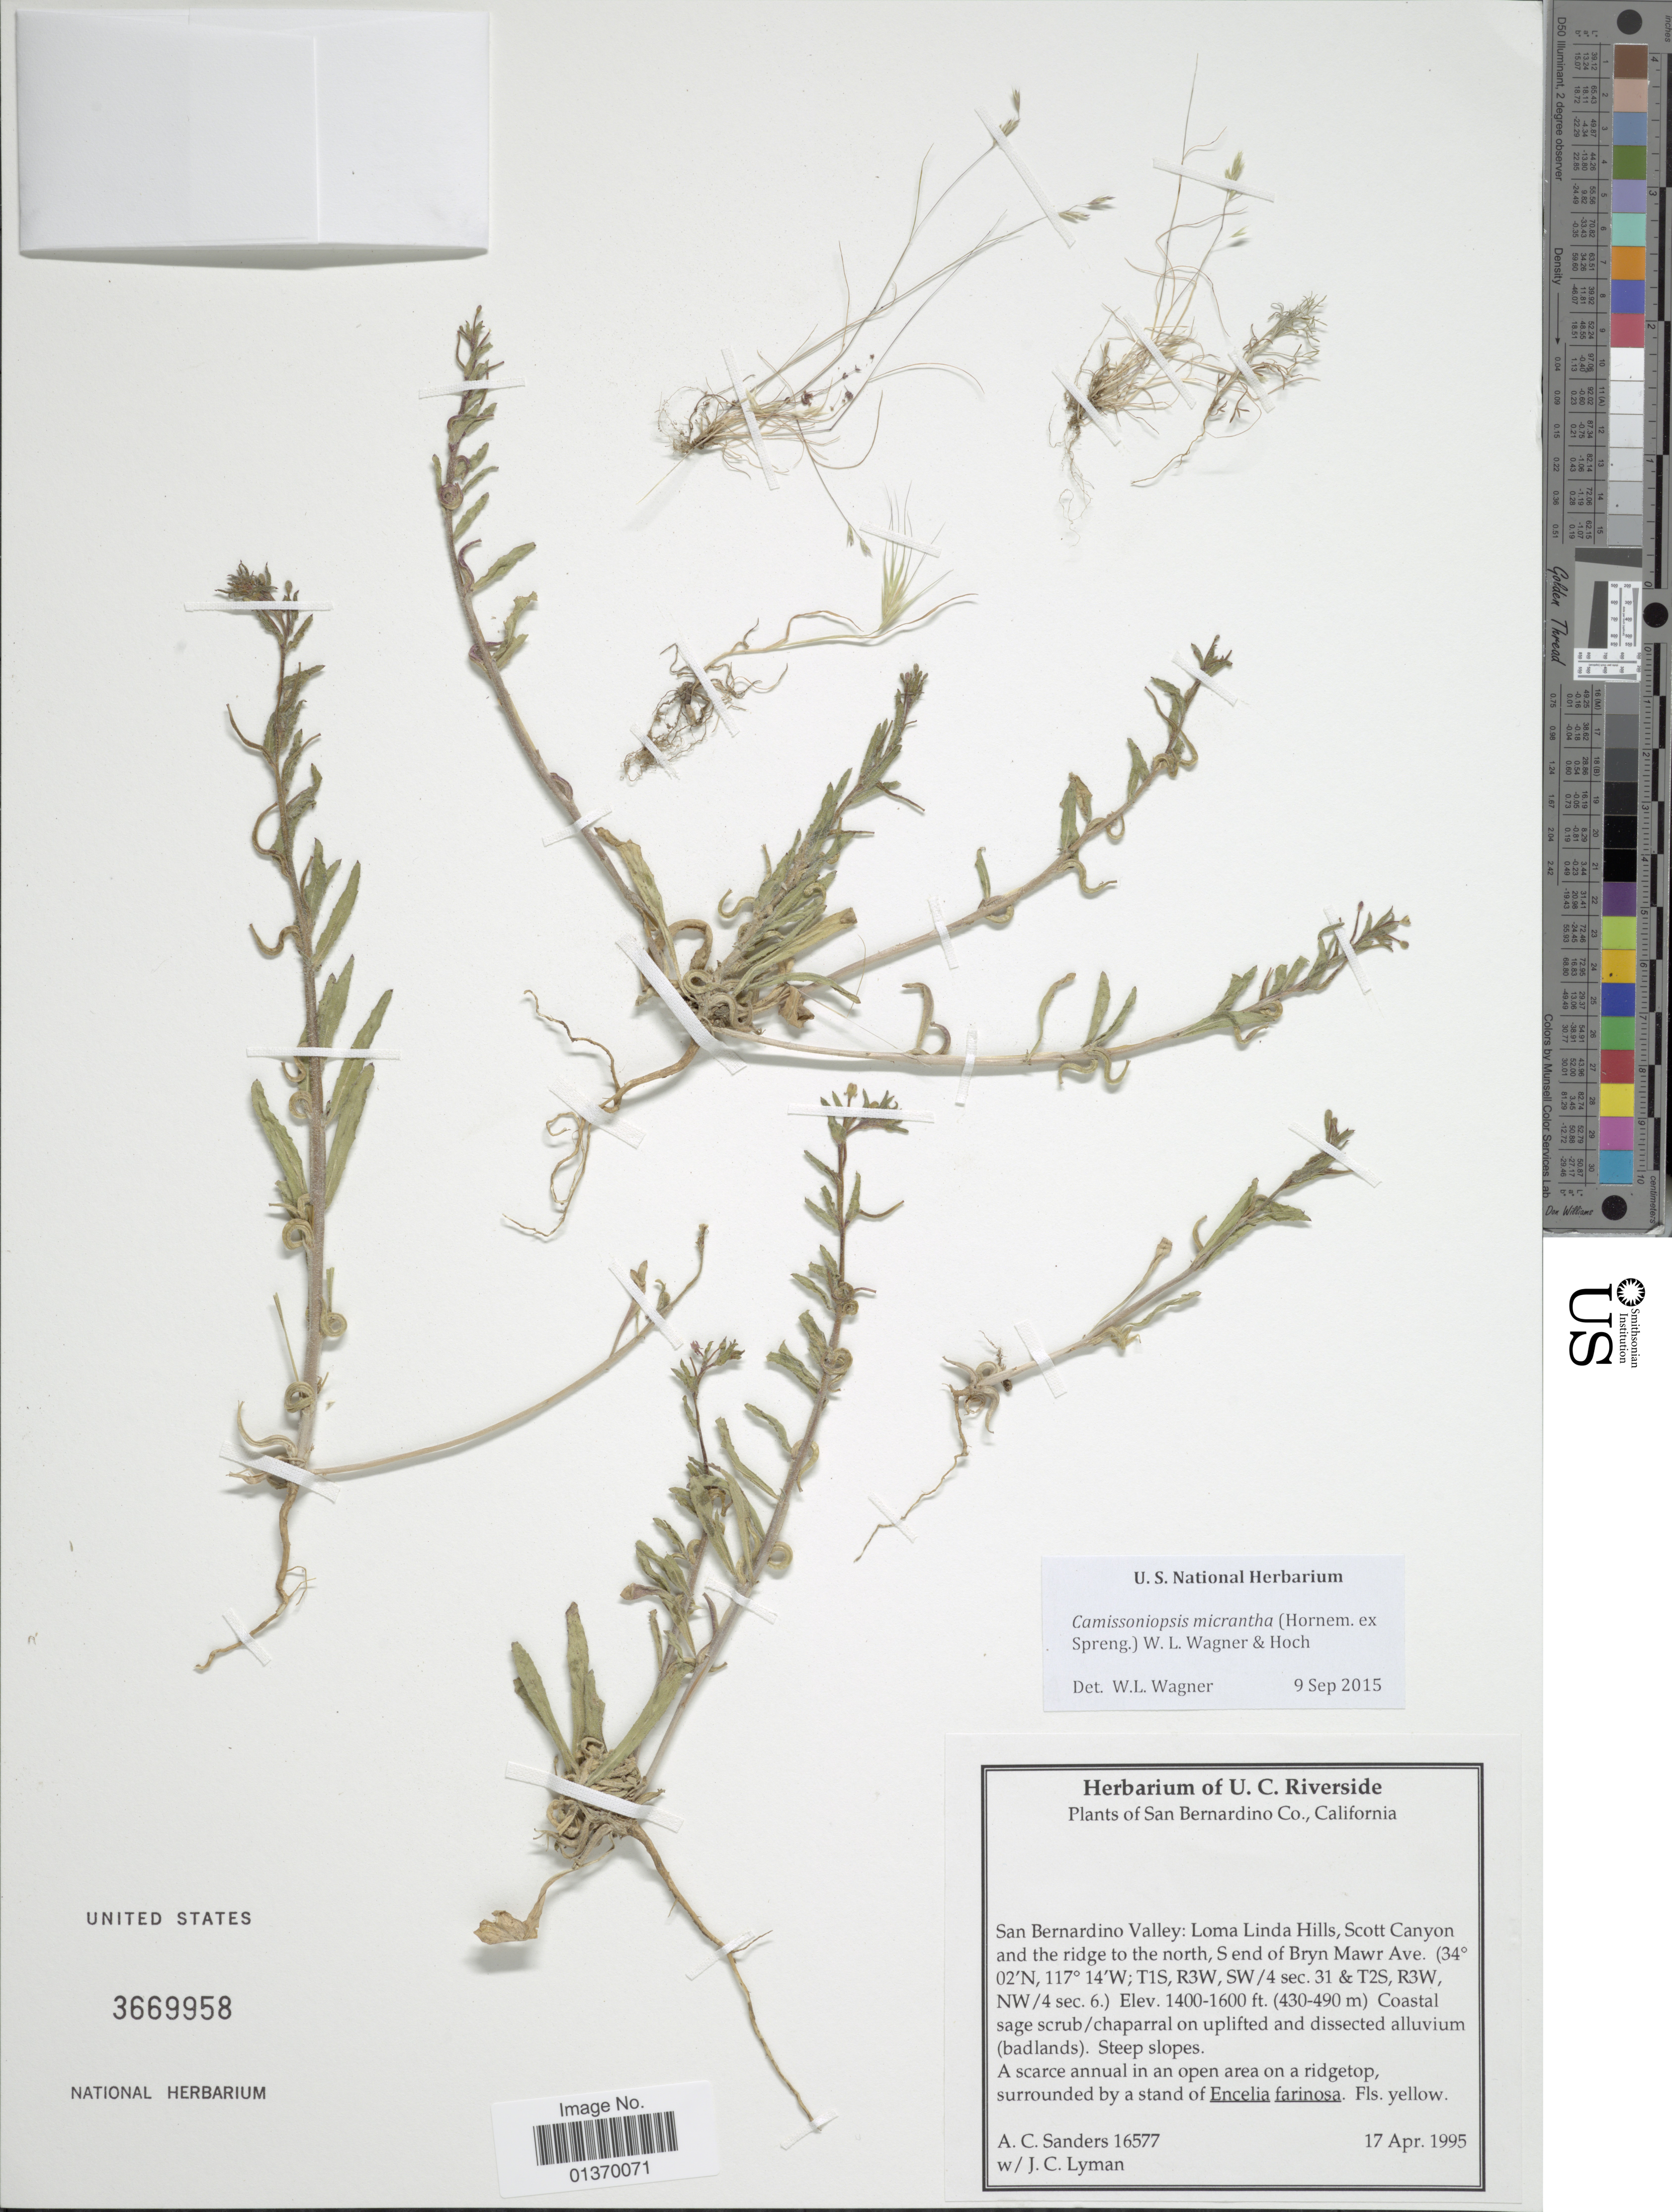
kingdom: Plantae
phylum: Tracheophyta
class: Magnoliopsida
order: Myrtales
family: Onagraceae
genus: Camissoniopsis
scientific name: Camissoniopsis micrantha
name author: (Hornem. ex Spreng.) W.L. Wagner & Hoch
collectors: A. Sanders & J. Lyman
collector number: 16577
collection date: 1995-04-17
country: United States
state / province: California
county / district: San Bernardino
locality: San Bernardino Co., San Bernardino Valley: Loma Linda Hills, Scott Canyon and the ridge to the north, S end of Bryn Mawr Ave, T1S, R3W, SW/4 sec. 31 & T2S, R3W, Nw/4 sec. 6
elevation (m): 427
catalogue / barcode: US 3669958